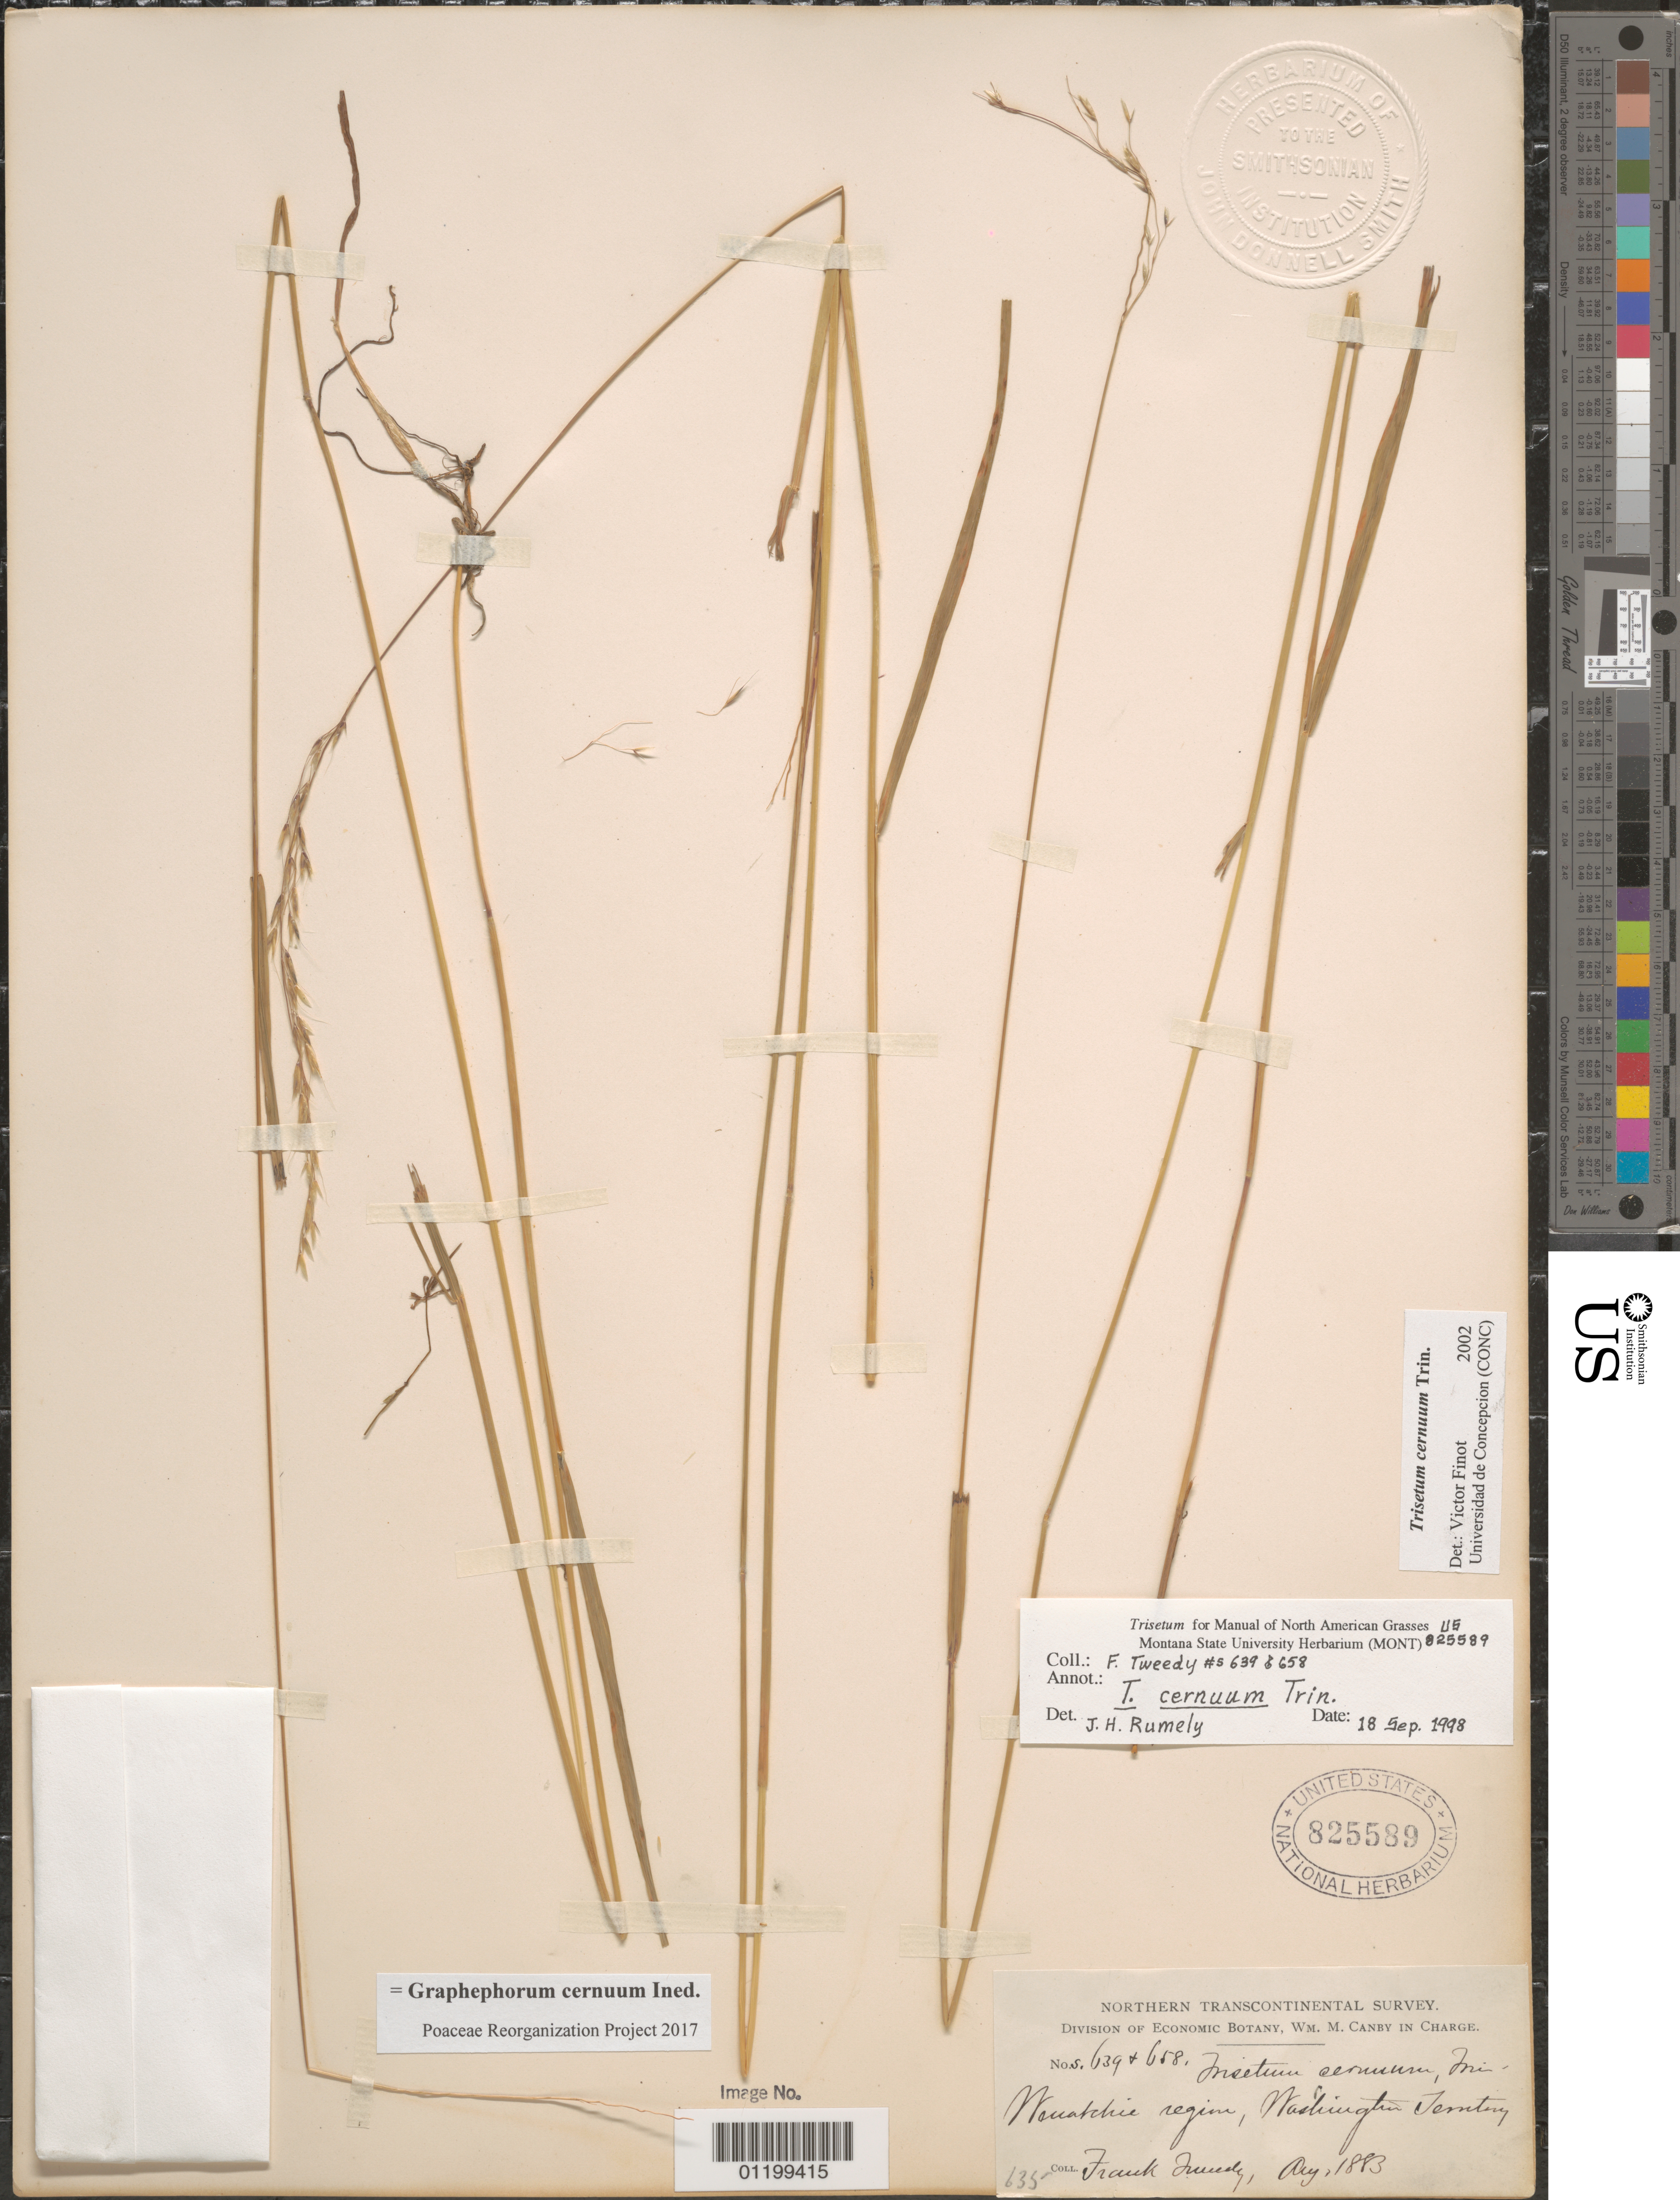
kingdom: Plantae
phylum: Tracheophyta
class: Liliopsida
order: Poales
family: Poaceae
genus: Graphephorum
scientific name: Graphephorum cernuum ined.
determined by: Poaceae Reorganization Project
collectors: F. Tweedy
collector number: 639 & 658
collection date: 1883-08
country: United States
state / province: Washington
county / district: Chelan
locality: Wenatchee region, Washington Territory.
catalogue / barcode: US 825589